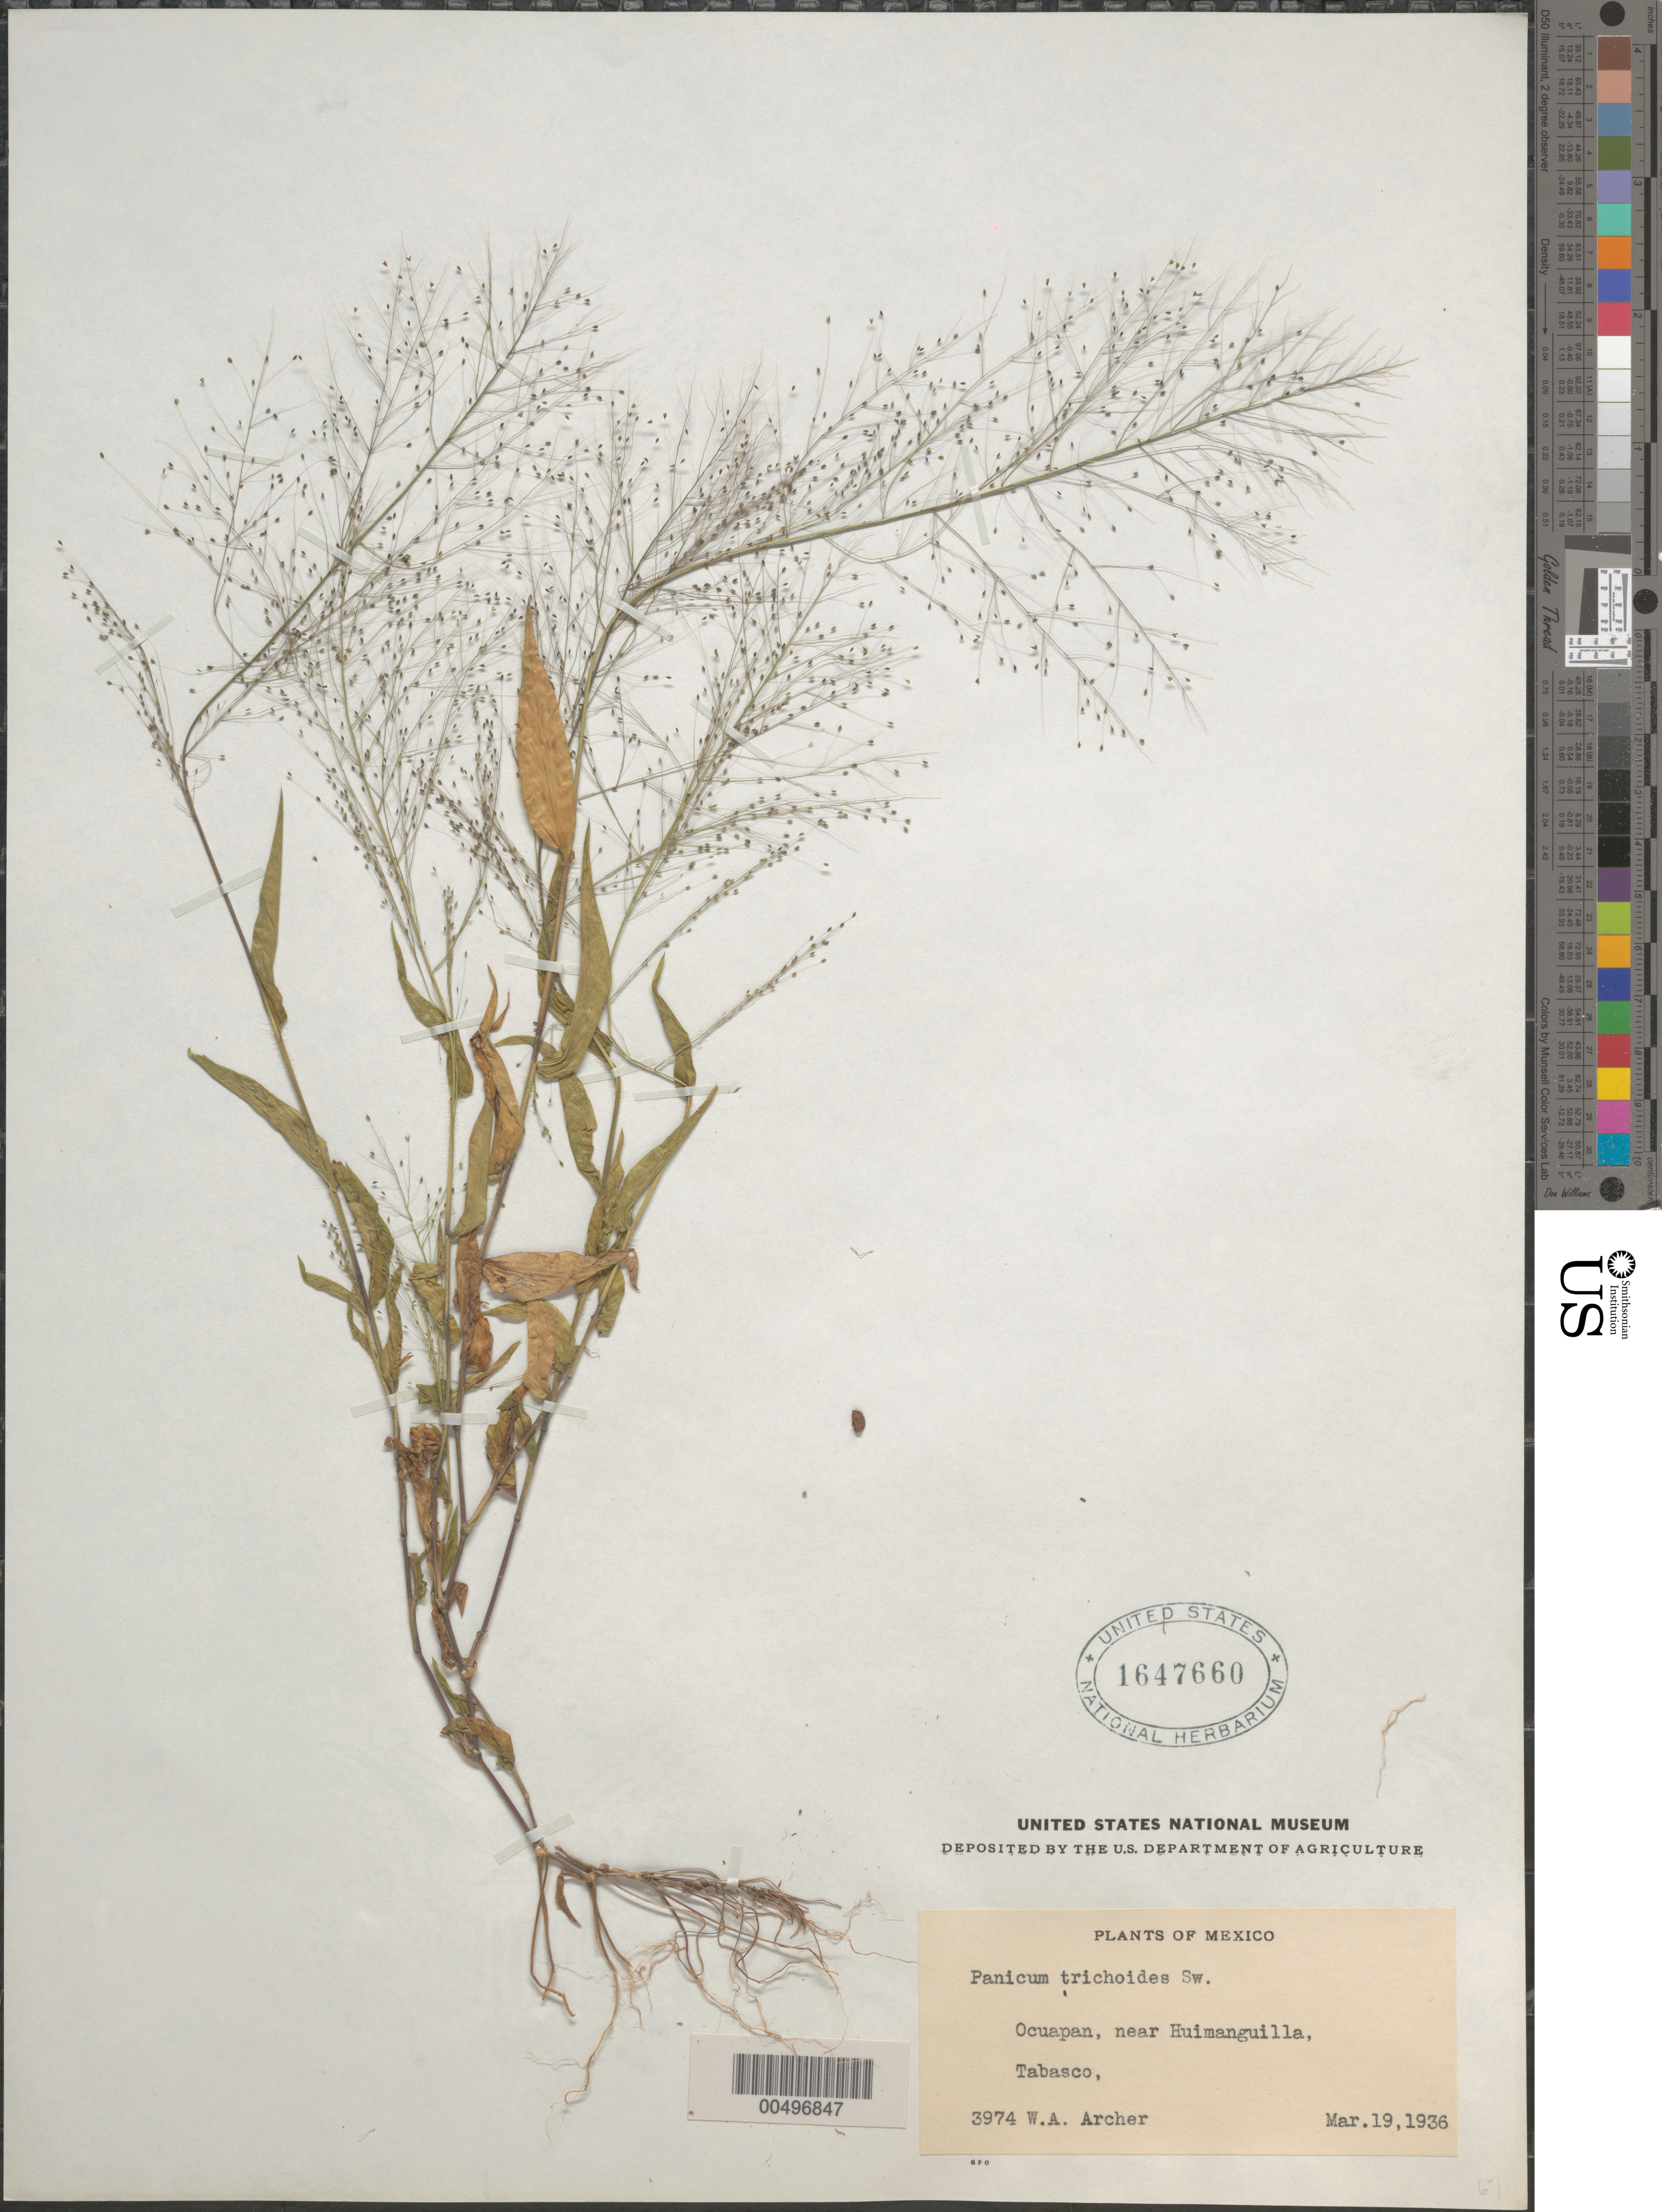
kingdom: Plantae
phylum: Tracheophyta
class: Liliopsida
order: Poales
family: Poaceae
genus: Panicum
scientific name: Panicum trichoides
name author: Sw.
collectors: W. A. Archer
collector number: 3974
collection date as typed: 19 Mar 1936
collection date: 1936-03-19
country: Mexico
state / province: Tabasco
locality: Ocuapan, near Huimanguilla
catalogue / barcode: US 1647660